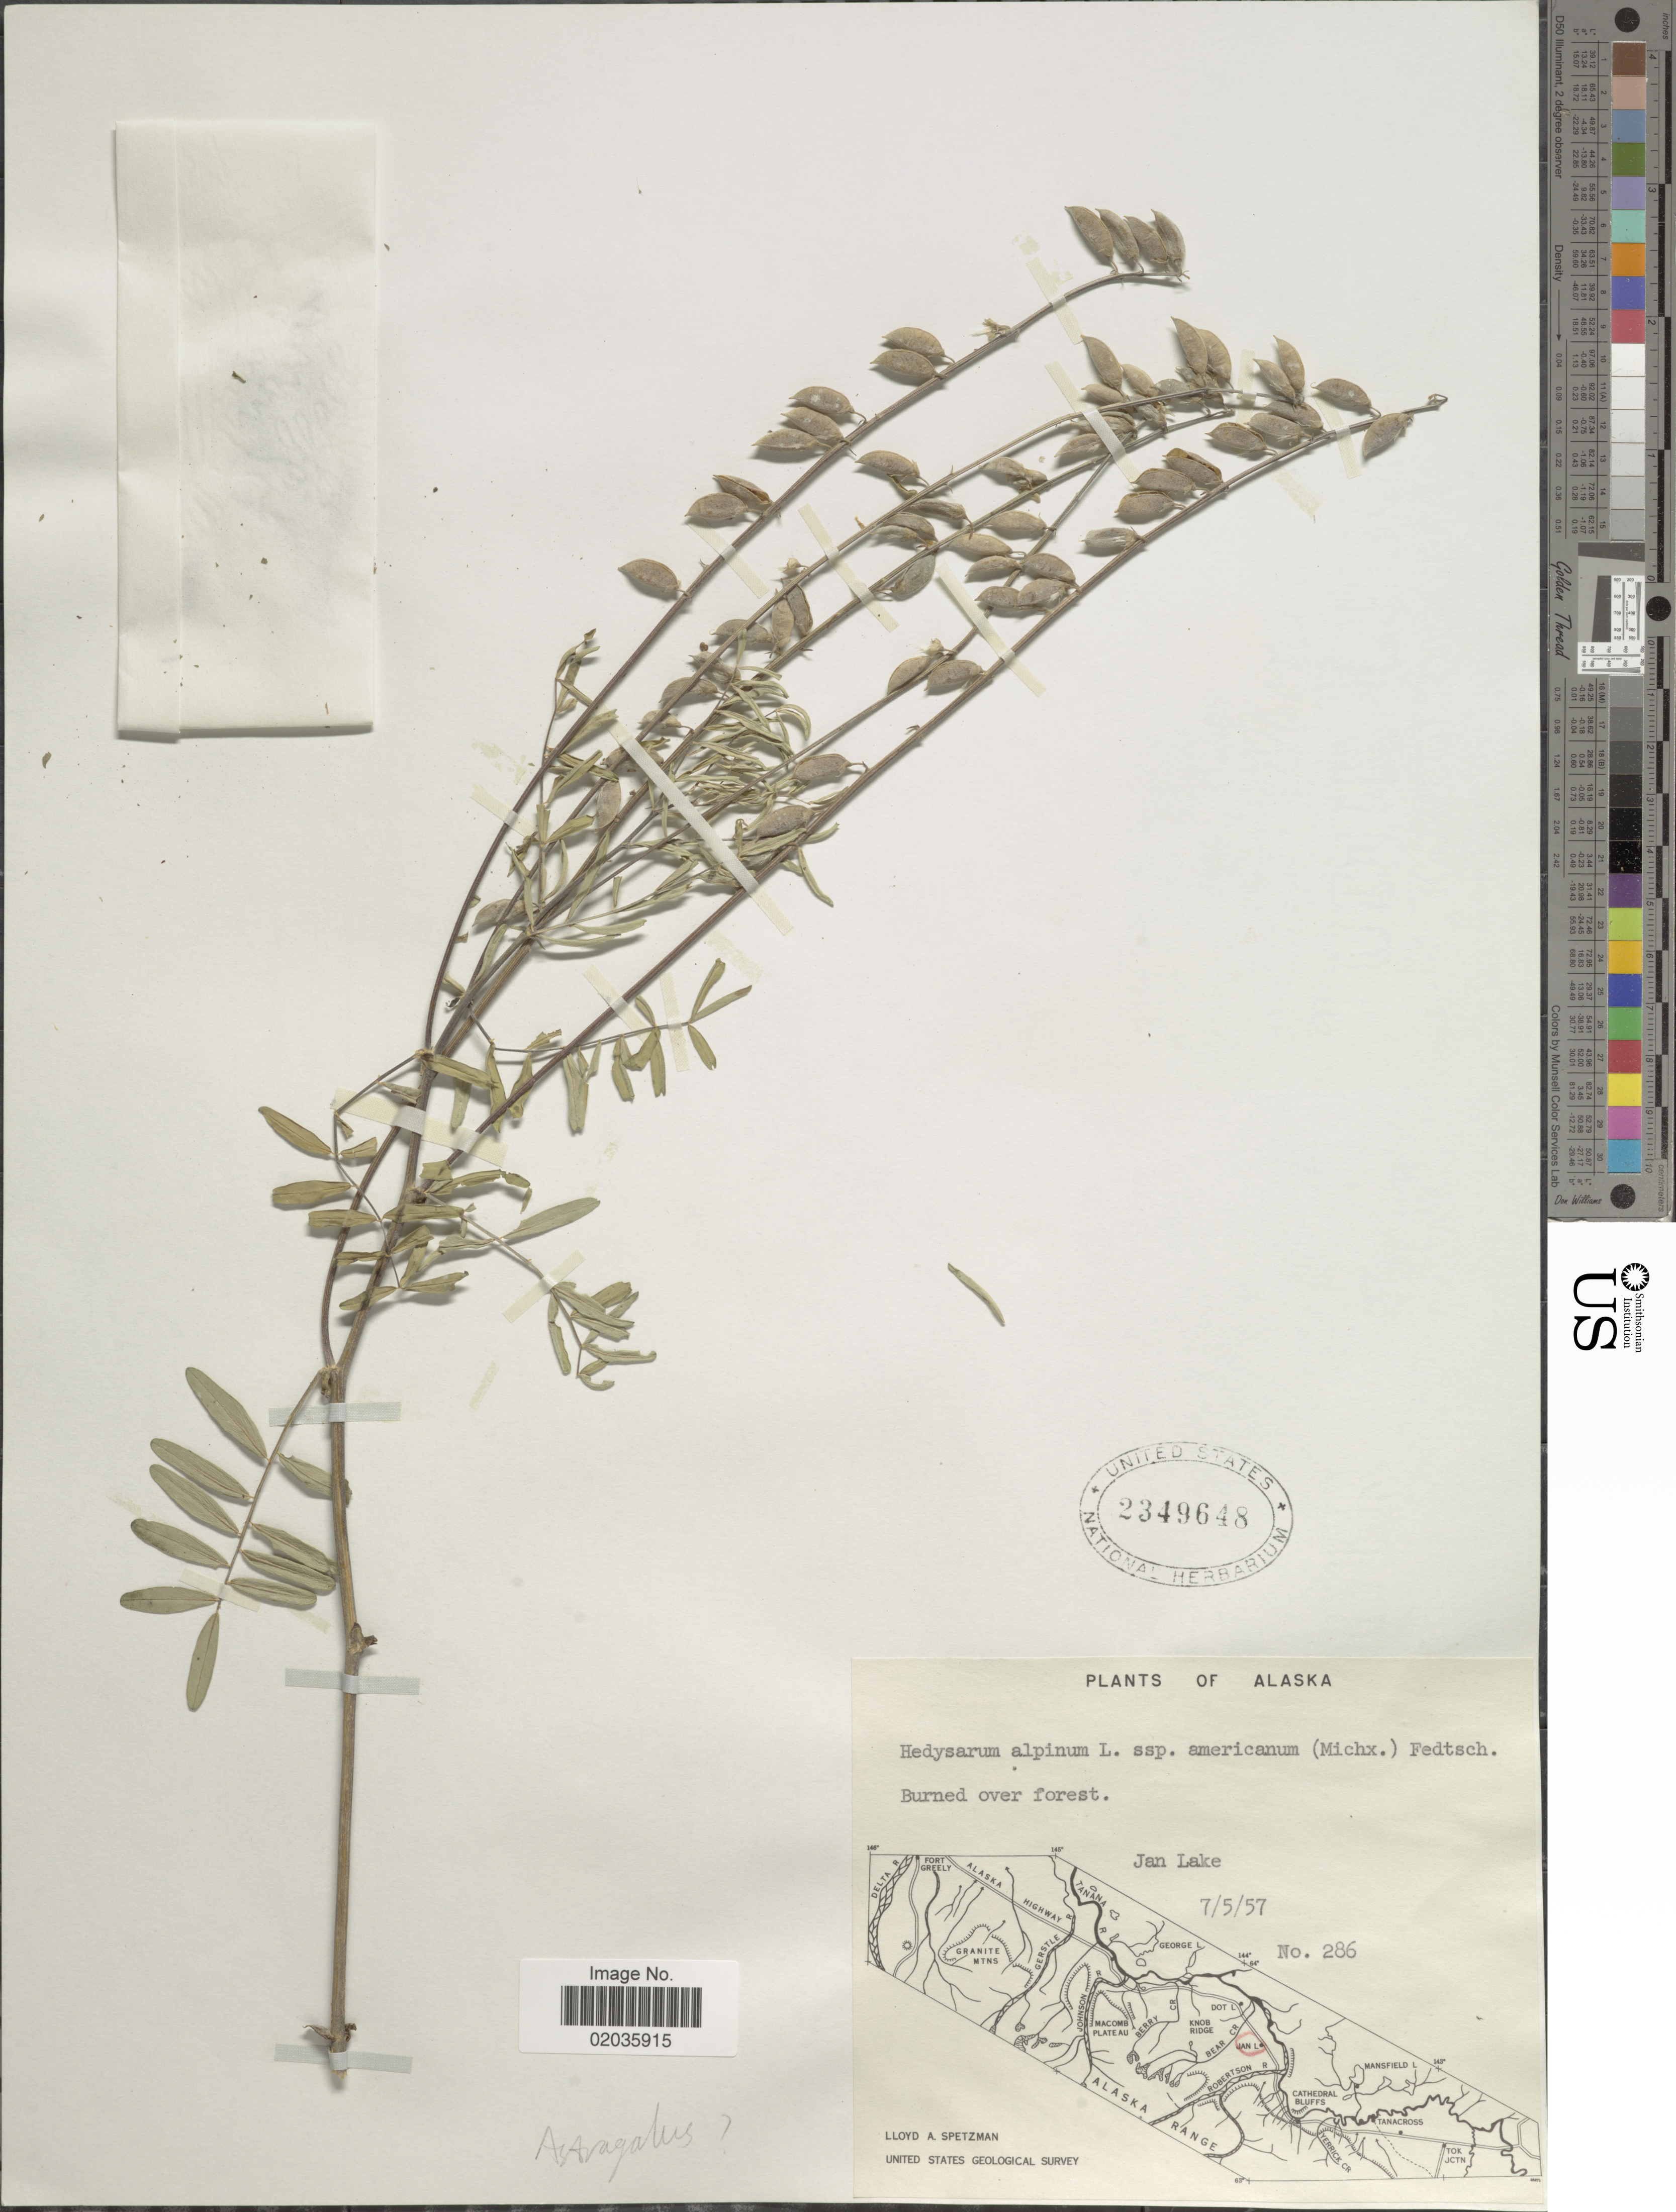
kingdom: Plantae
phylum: Tracheophyta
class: Magnoliopsida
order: Fabales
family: Fabaceae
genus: Astragalus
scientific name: Astragalus sp.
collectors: L. Spetzman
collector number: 286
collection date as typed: Transcribed d/m/y: 5/7/57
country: United States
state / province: Alaska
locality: Jan Lake. Alaska.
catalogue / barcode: US 2349648